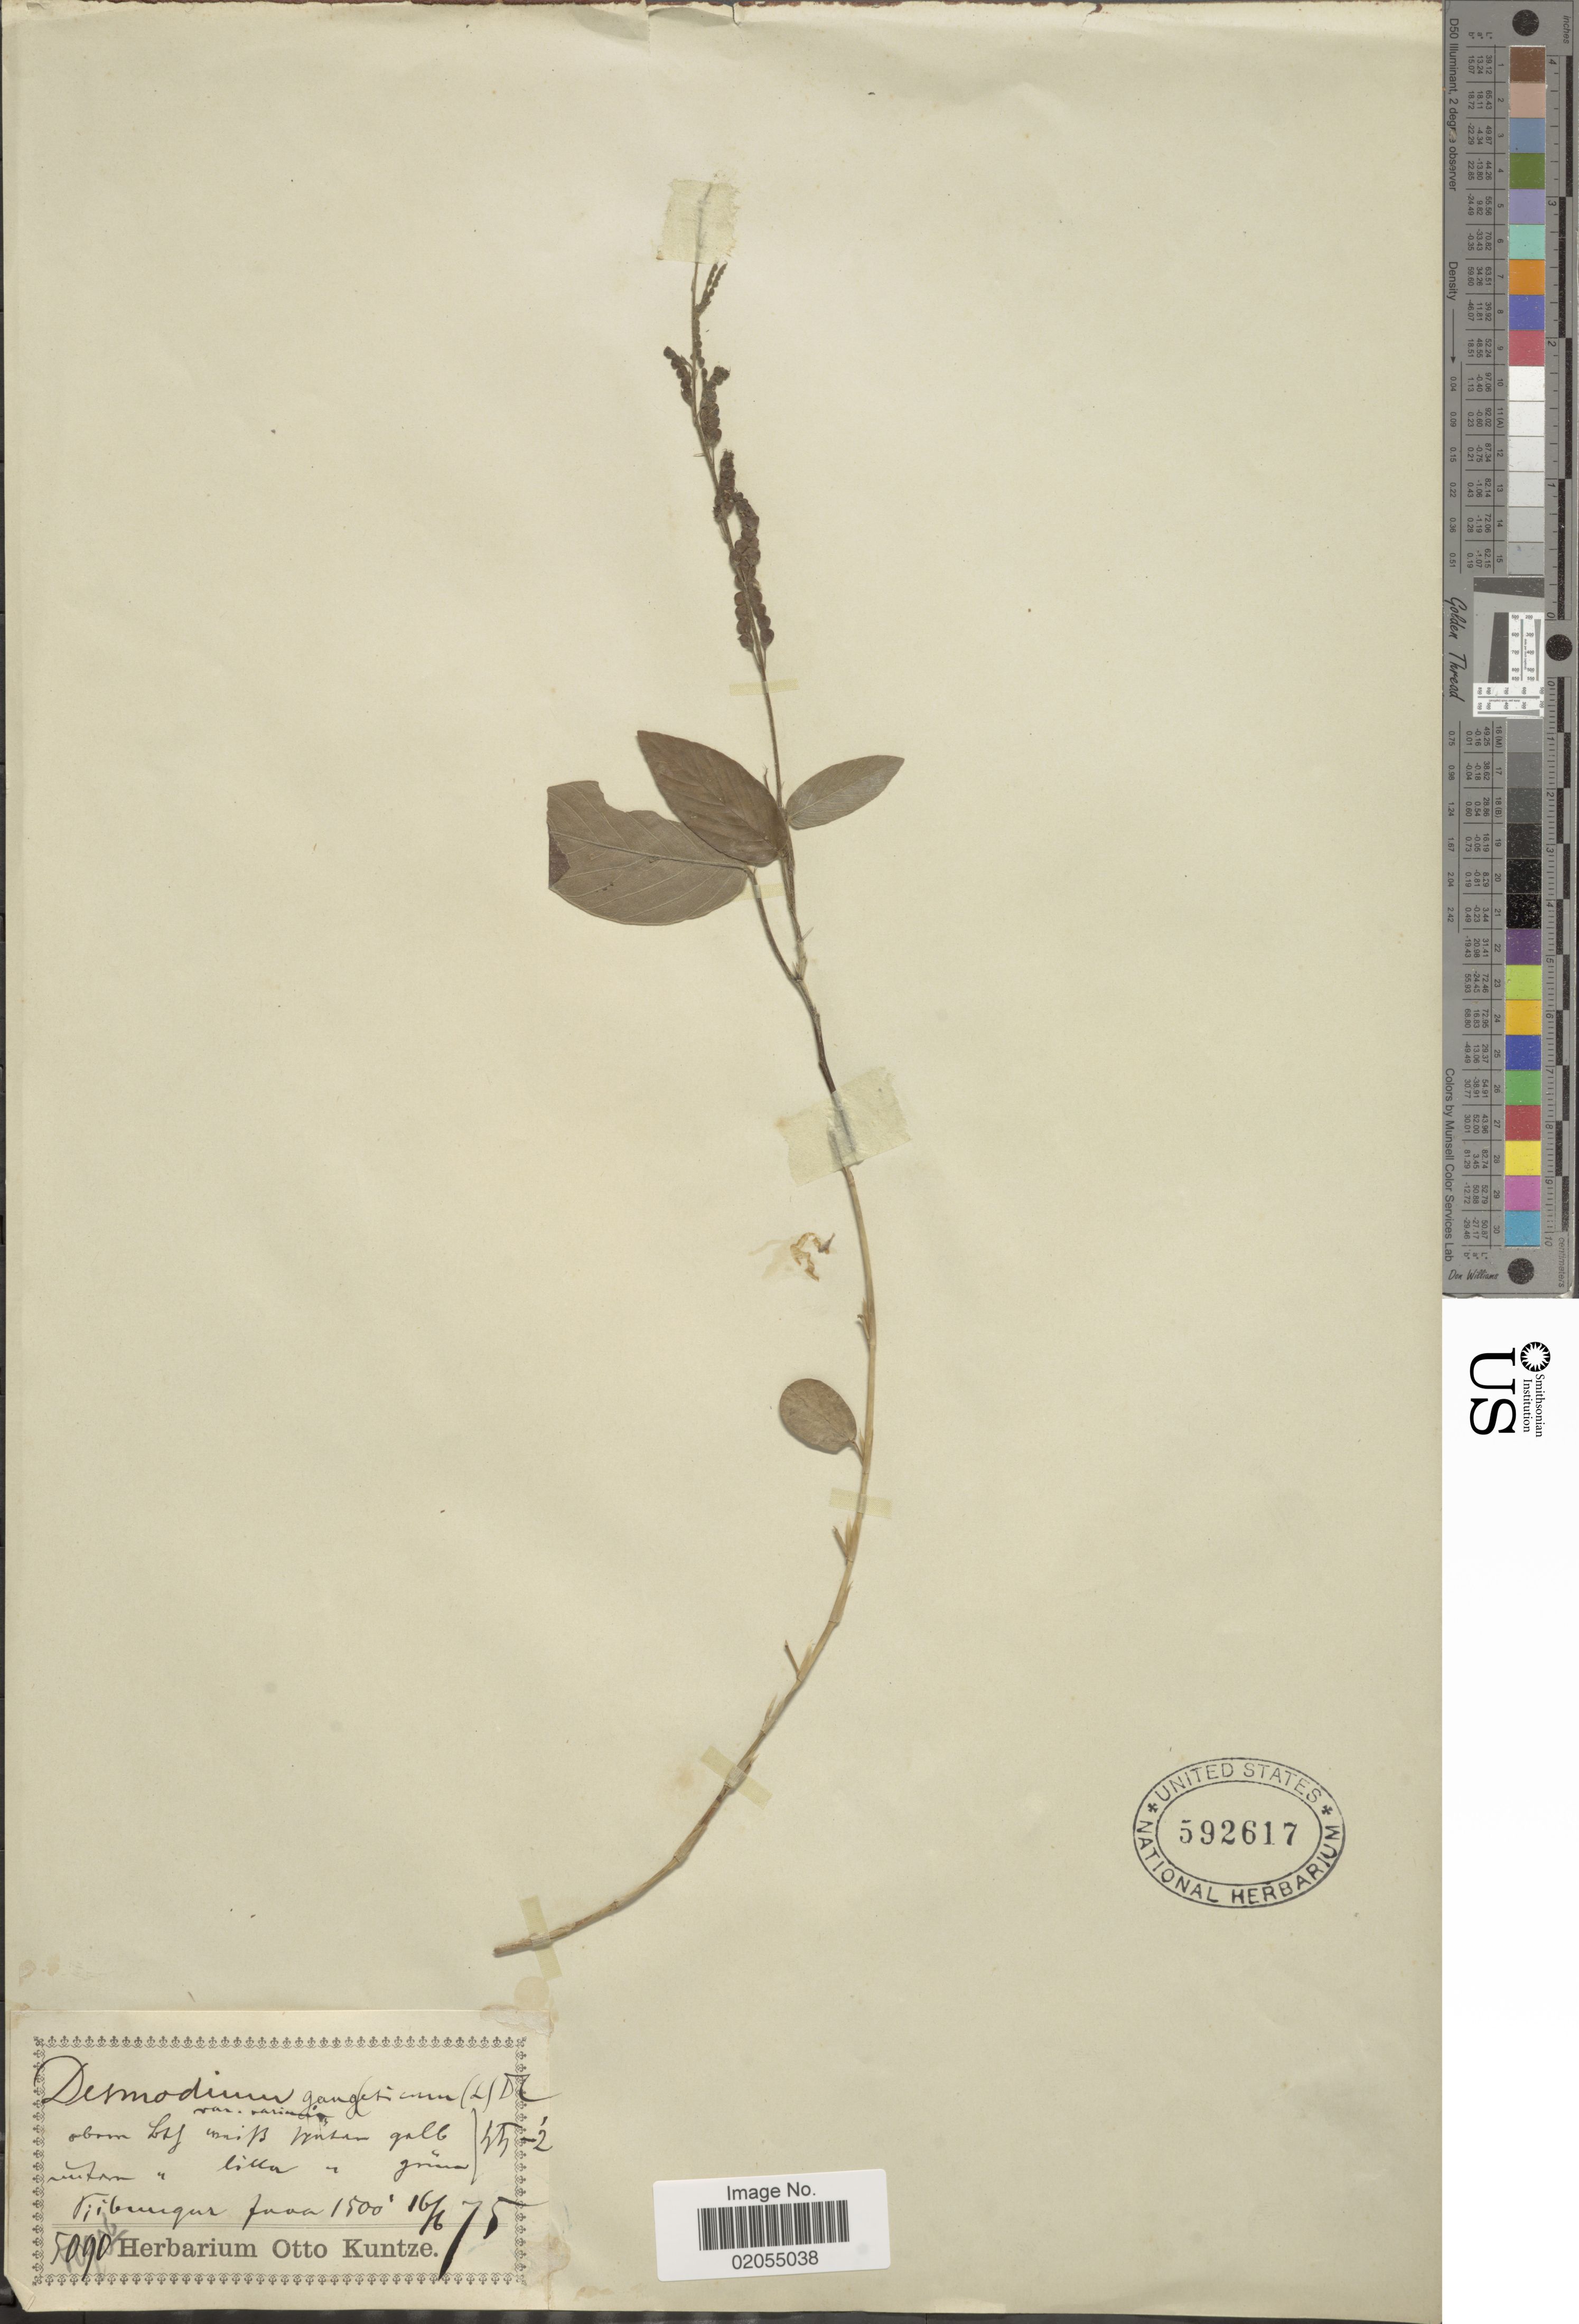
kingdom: Plantae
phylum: Tracheophyta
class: Magnoliopsida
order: Fabales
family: Fabaceae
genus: Pleurolobus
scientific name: Pleurolobus gangeticus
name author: (L.) J. St.-Hil. ex H. Ohashi & K. Ohashi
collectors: ex Herb. O. Kuntze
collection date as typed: Transcribed d/m/y: 16/6/75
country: Indonesia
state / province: Java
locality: Tjibungur Java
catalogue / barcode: US 592617